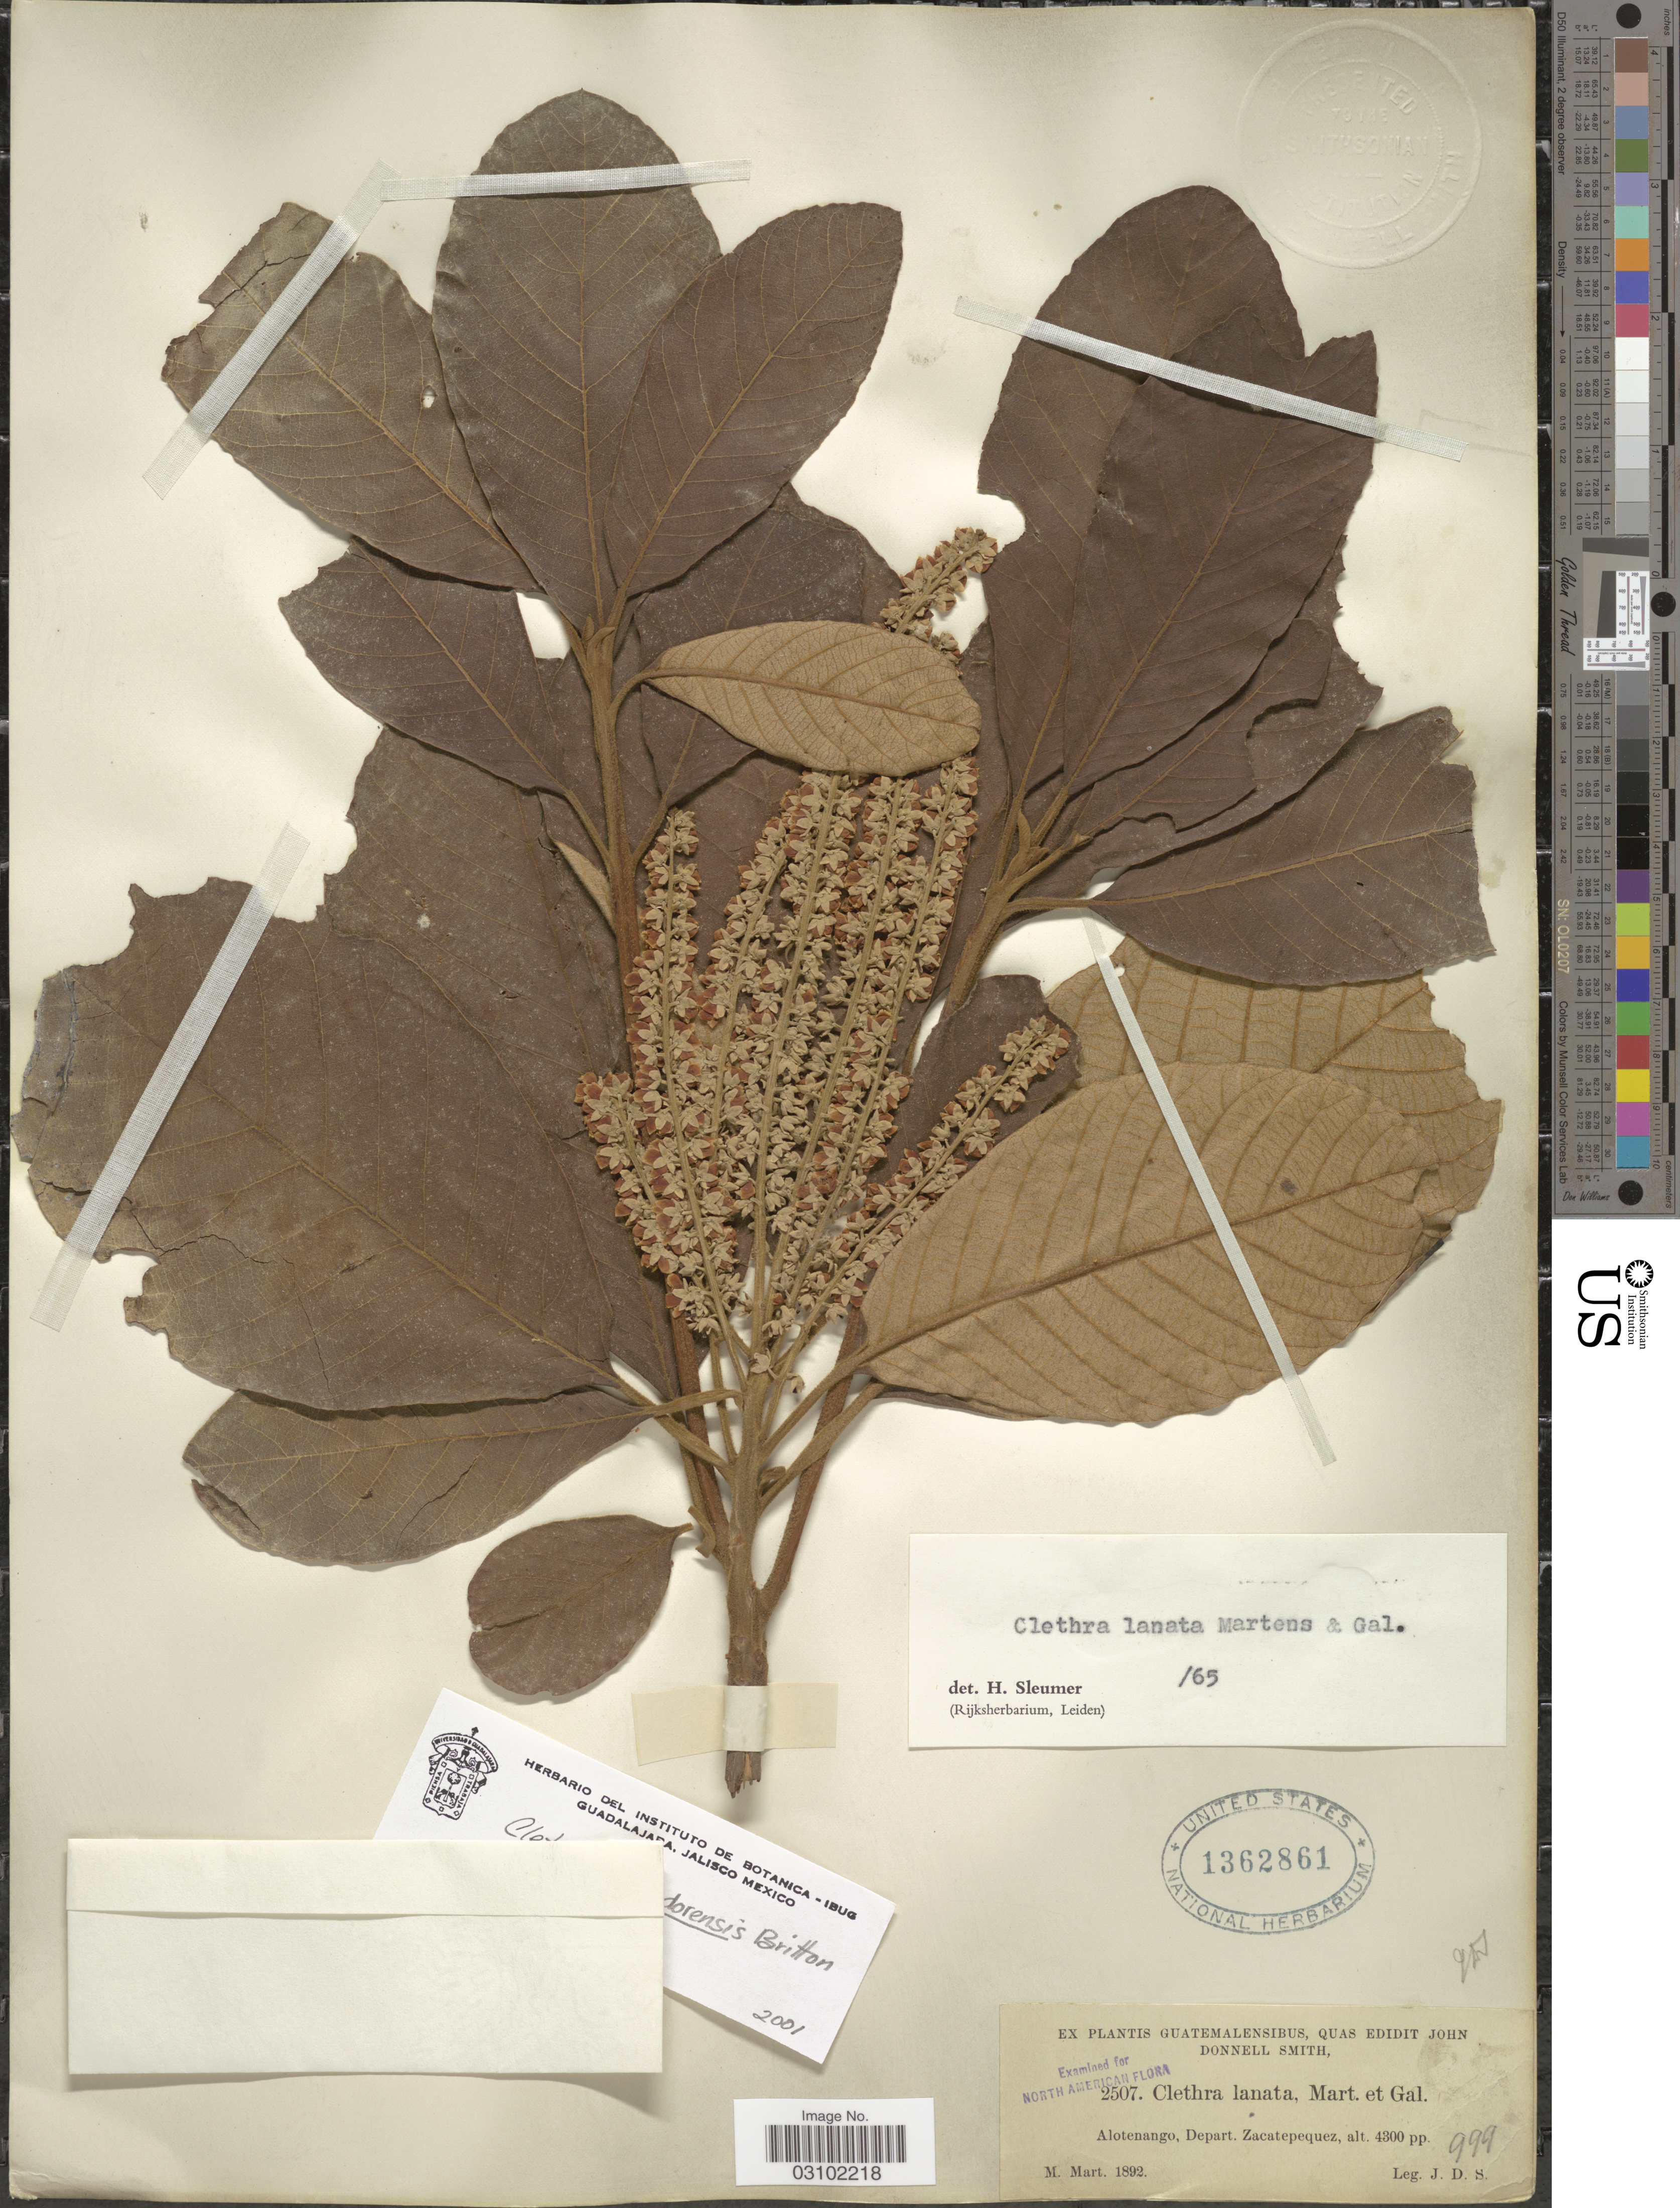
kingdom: Plantae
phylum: Tracheophyta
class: Magnoliopsida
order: Ericales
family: Clethraceae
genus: Clethra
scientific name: Clethra sp.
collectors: J. Donnell Smith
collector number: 2507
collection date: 1892-03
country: Guatemala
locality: Alotenango, Depart. Zacatepequez.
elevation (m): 1311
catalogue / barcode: US 1362861